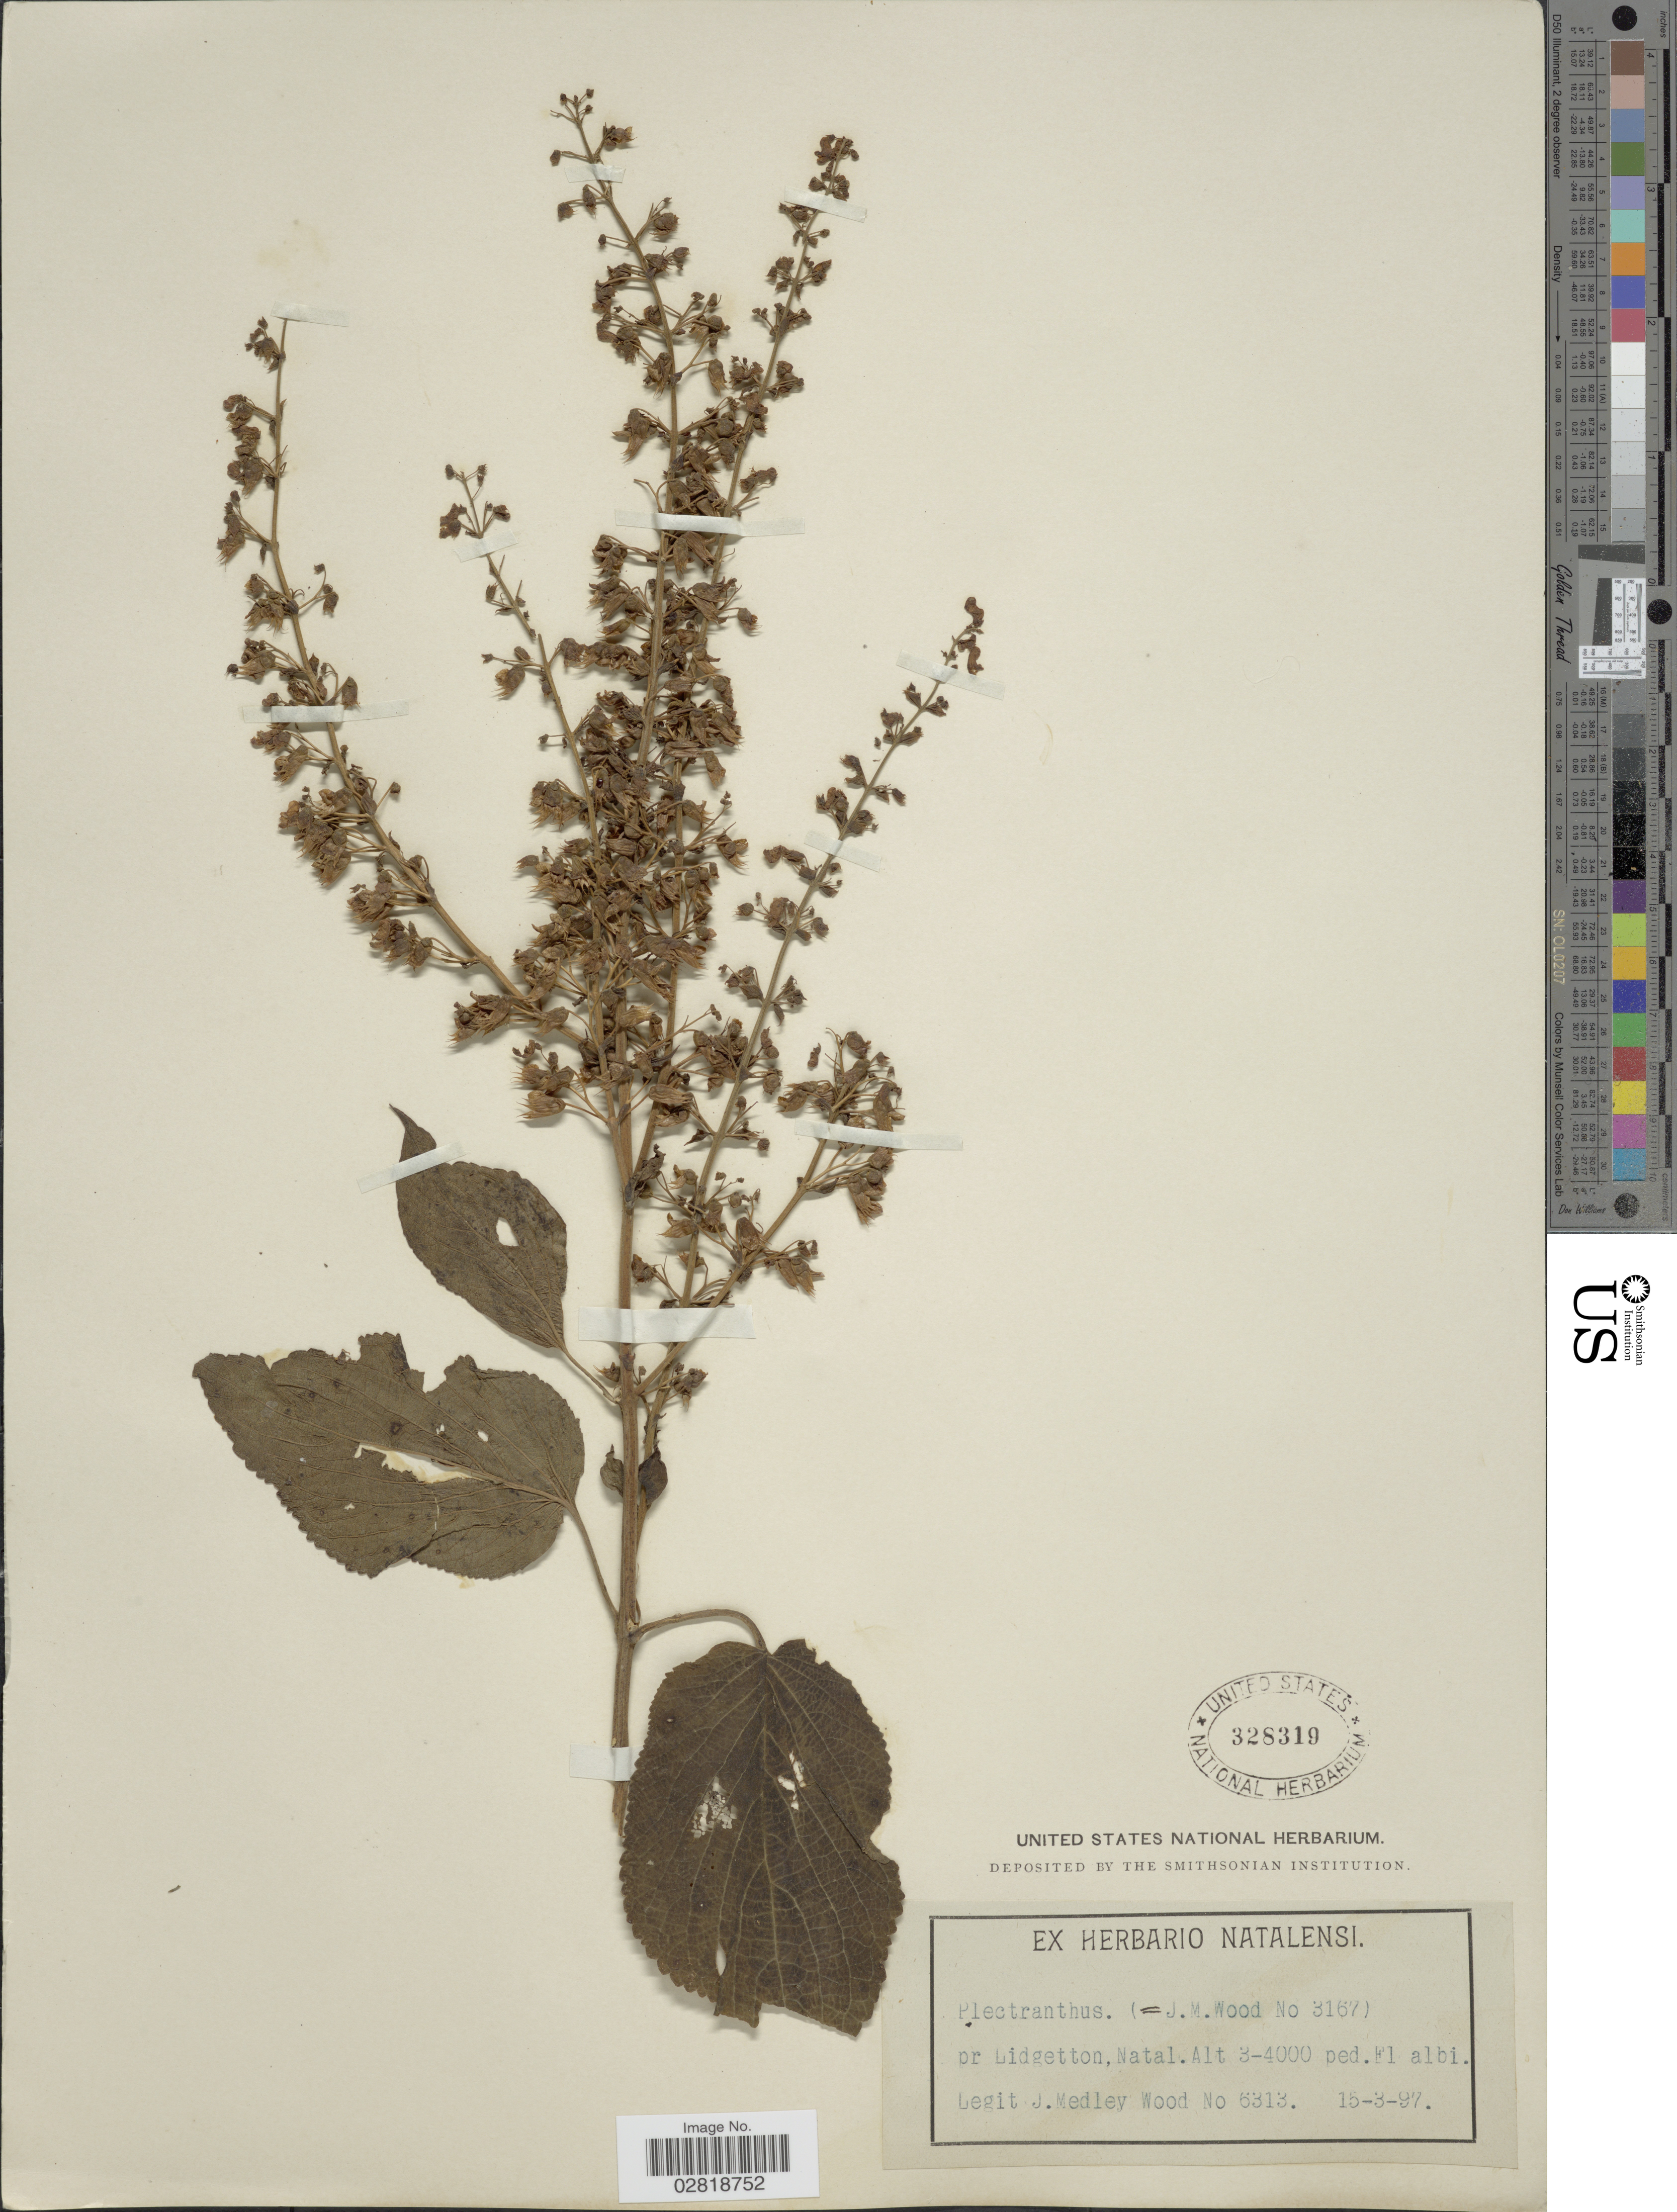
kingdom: Plantae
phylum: Tracheophyta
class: Magnoliopsida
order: Lamiales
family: Lamiaceae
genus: Plectranthus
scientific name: Plectranthus sp.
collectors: J. M. Wood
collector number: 6313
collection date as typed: Transcribed d/m/y: 15/3/97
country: South Africa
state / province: KwaZulu-Natal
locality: Pr Lidgetton, Natal.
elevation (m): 914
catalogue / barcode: US 328319